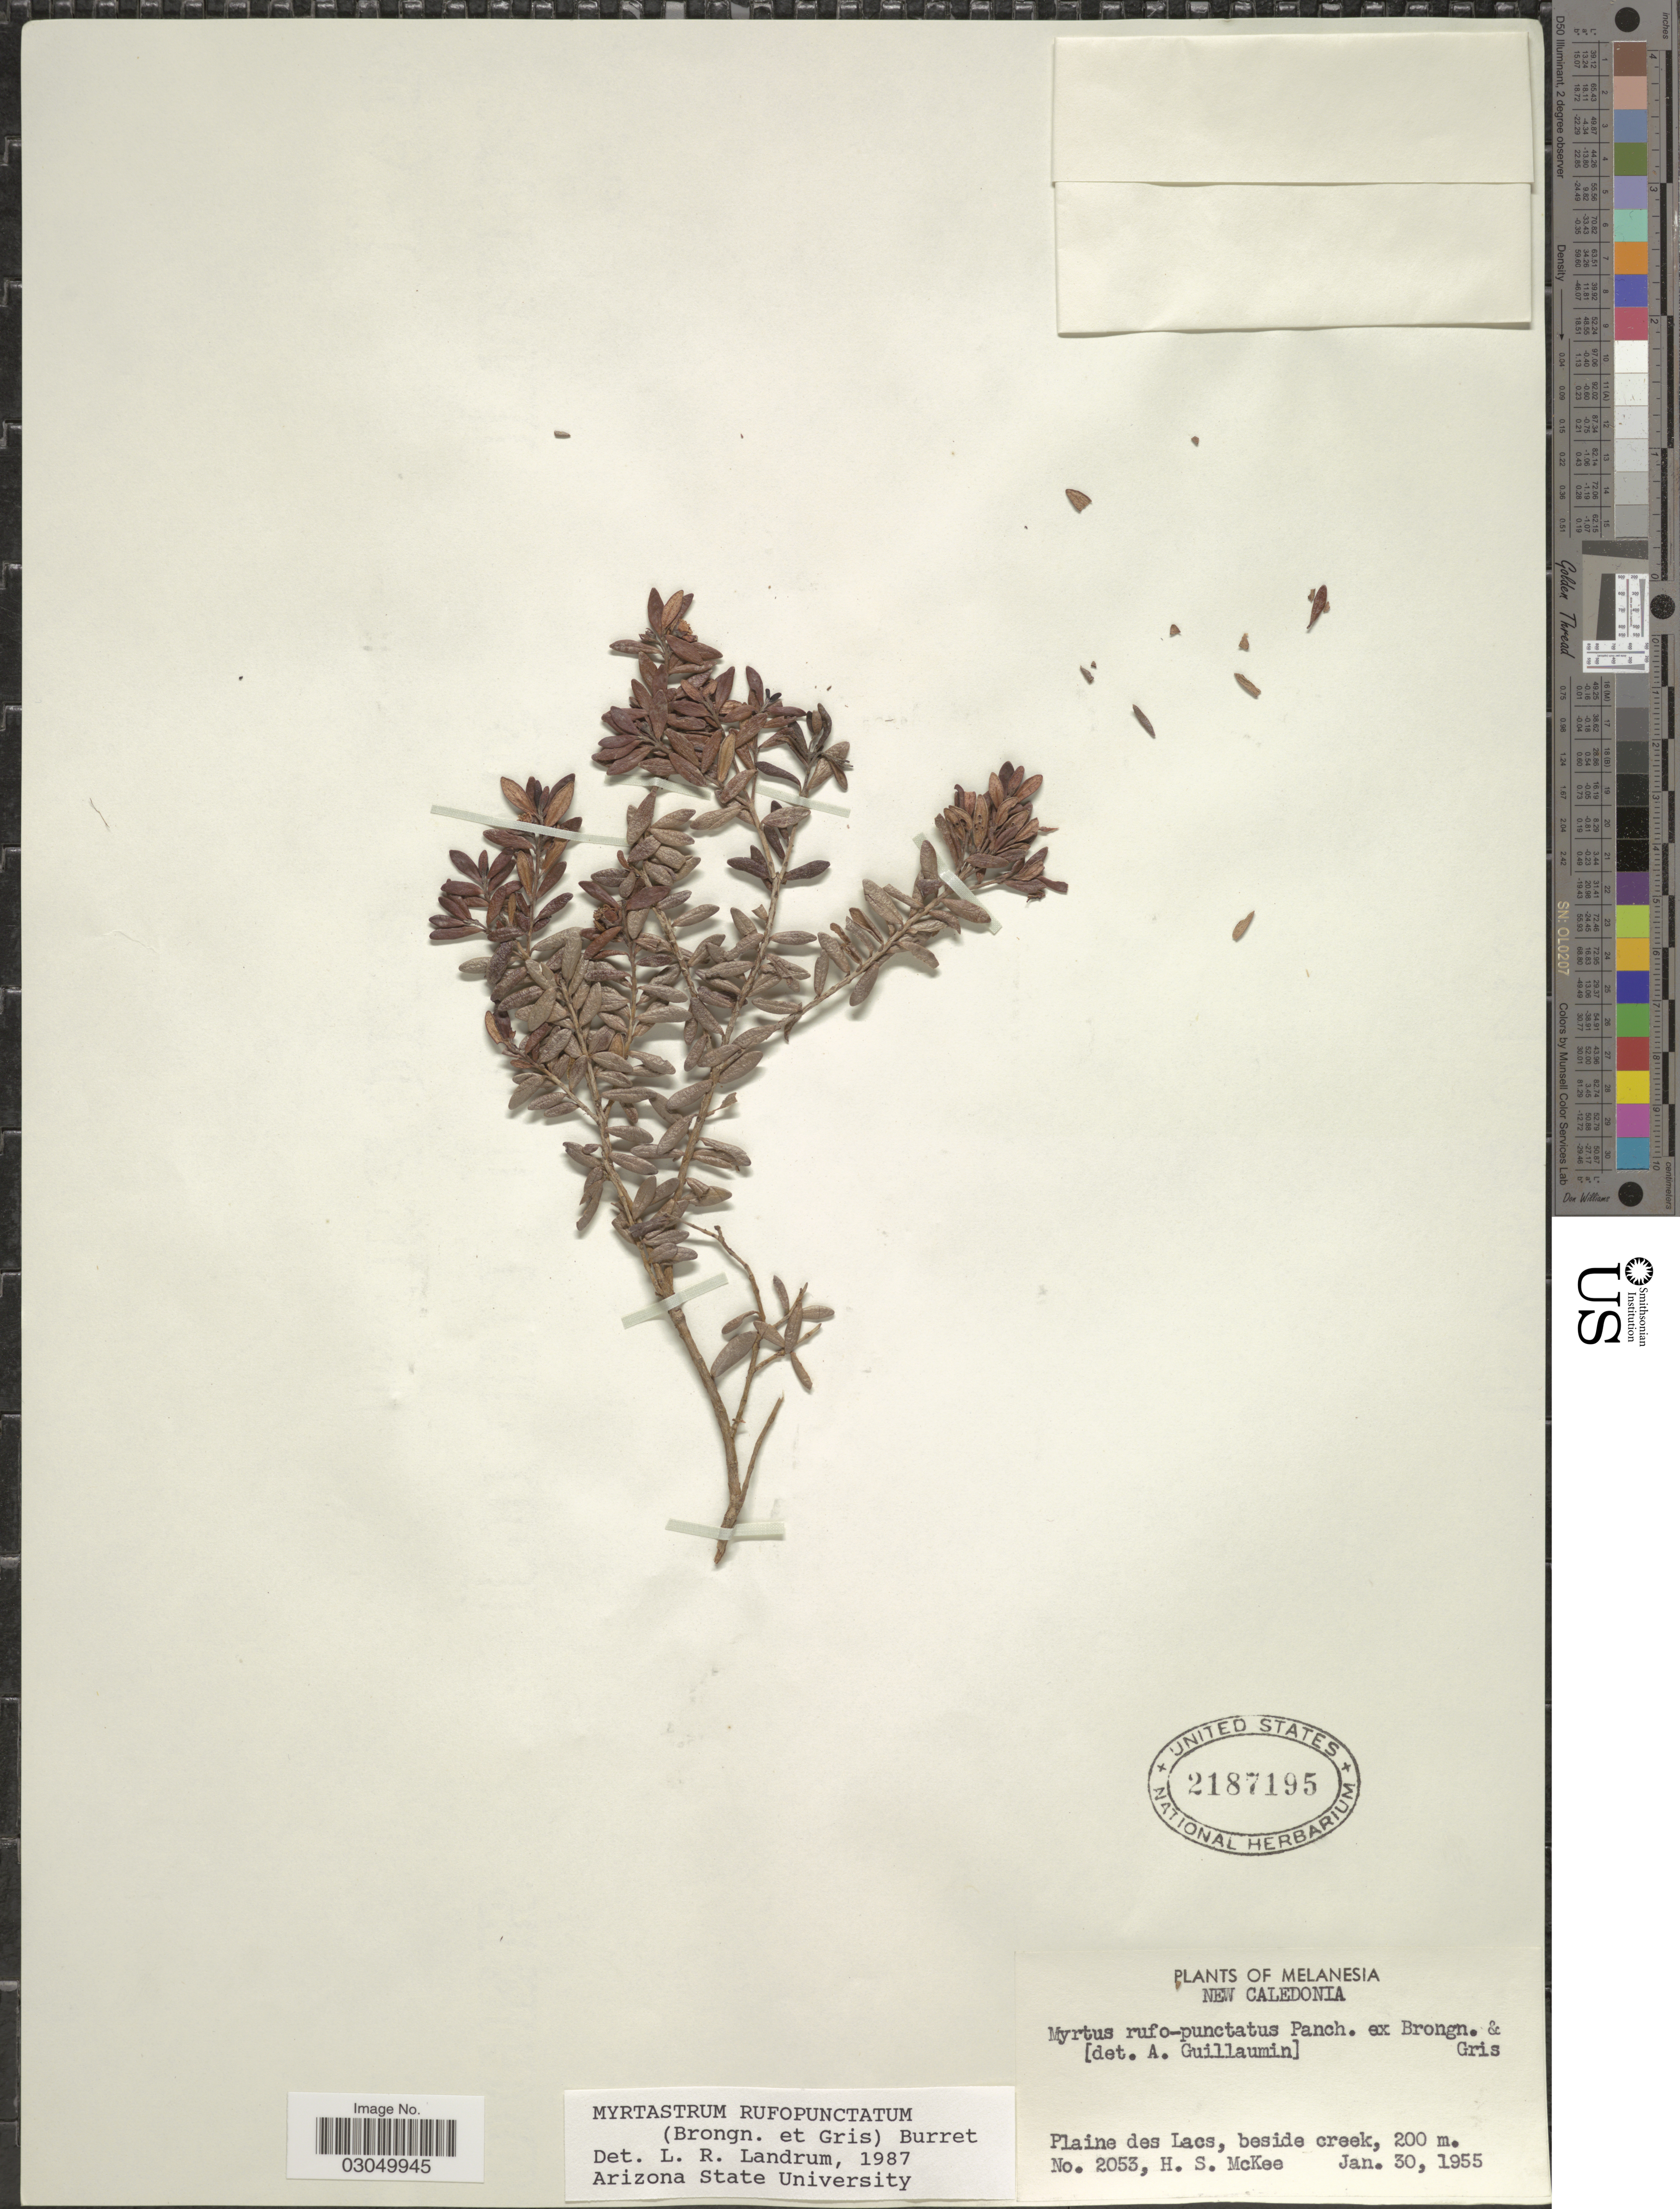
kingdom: Plantae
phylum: Tracheophyta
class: Magnoliopsida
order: Myrtales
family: Myrtaceae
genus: Myrtastrum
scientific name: Myrtastrum rufopunctatum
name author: (Pancher ex Brongn. & Gris) Burret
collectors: H. S. McKee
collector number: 2053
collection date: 1955-01-30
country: New Caledonia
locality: Melanesia. Plaine des Lacs, beside creek.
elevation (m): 200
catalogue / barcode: US 2187195